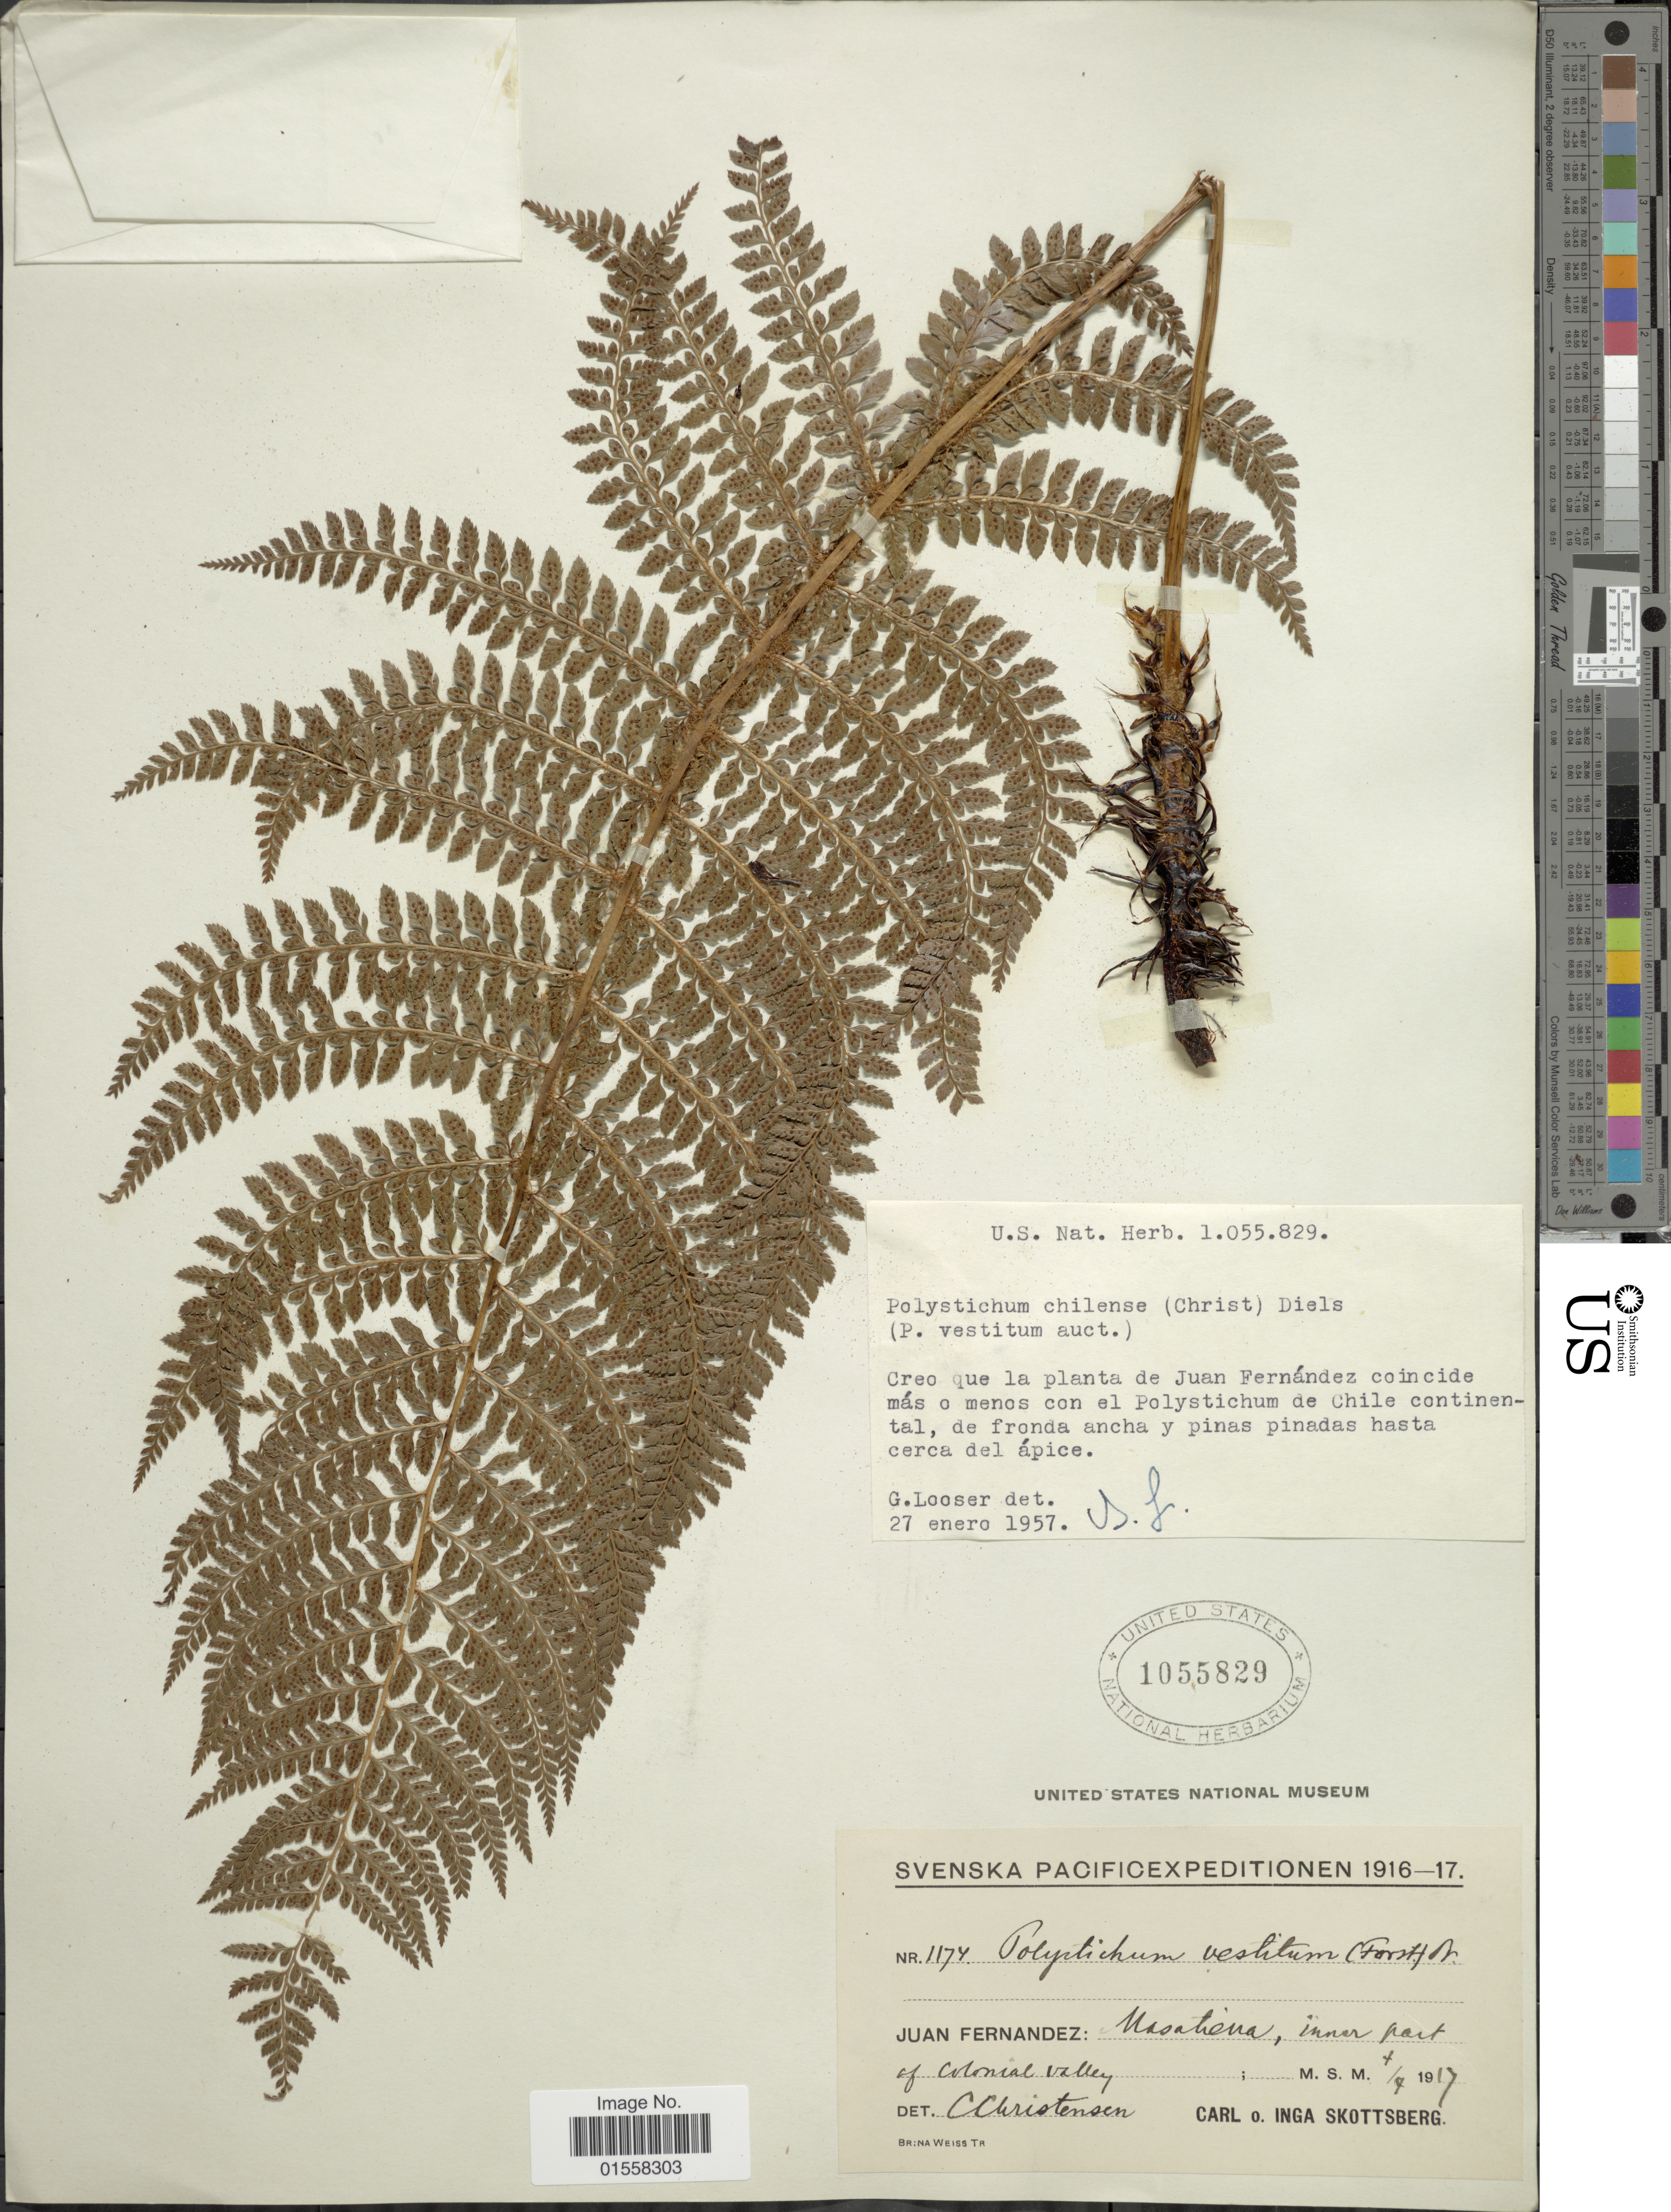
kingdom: Plantae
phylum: Tracheophyta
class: Polypodiopsida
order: Polypodiales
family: Dryopteridaceae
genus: Polystichum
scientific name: Polystichum chilense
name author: (Christ) Diels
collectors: C. Skottsberg & I. Skottsberg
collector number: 1174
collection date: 1917-07-04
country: Chile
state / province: Valparaíso (V)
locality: Juan Fernandez: Masatierra, inner part of Colonial valley.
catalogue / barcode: US 1055829